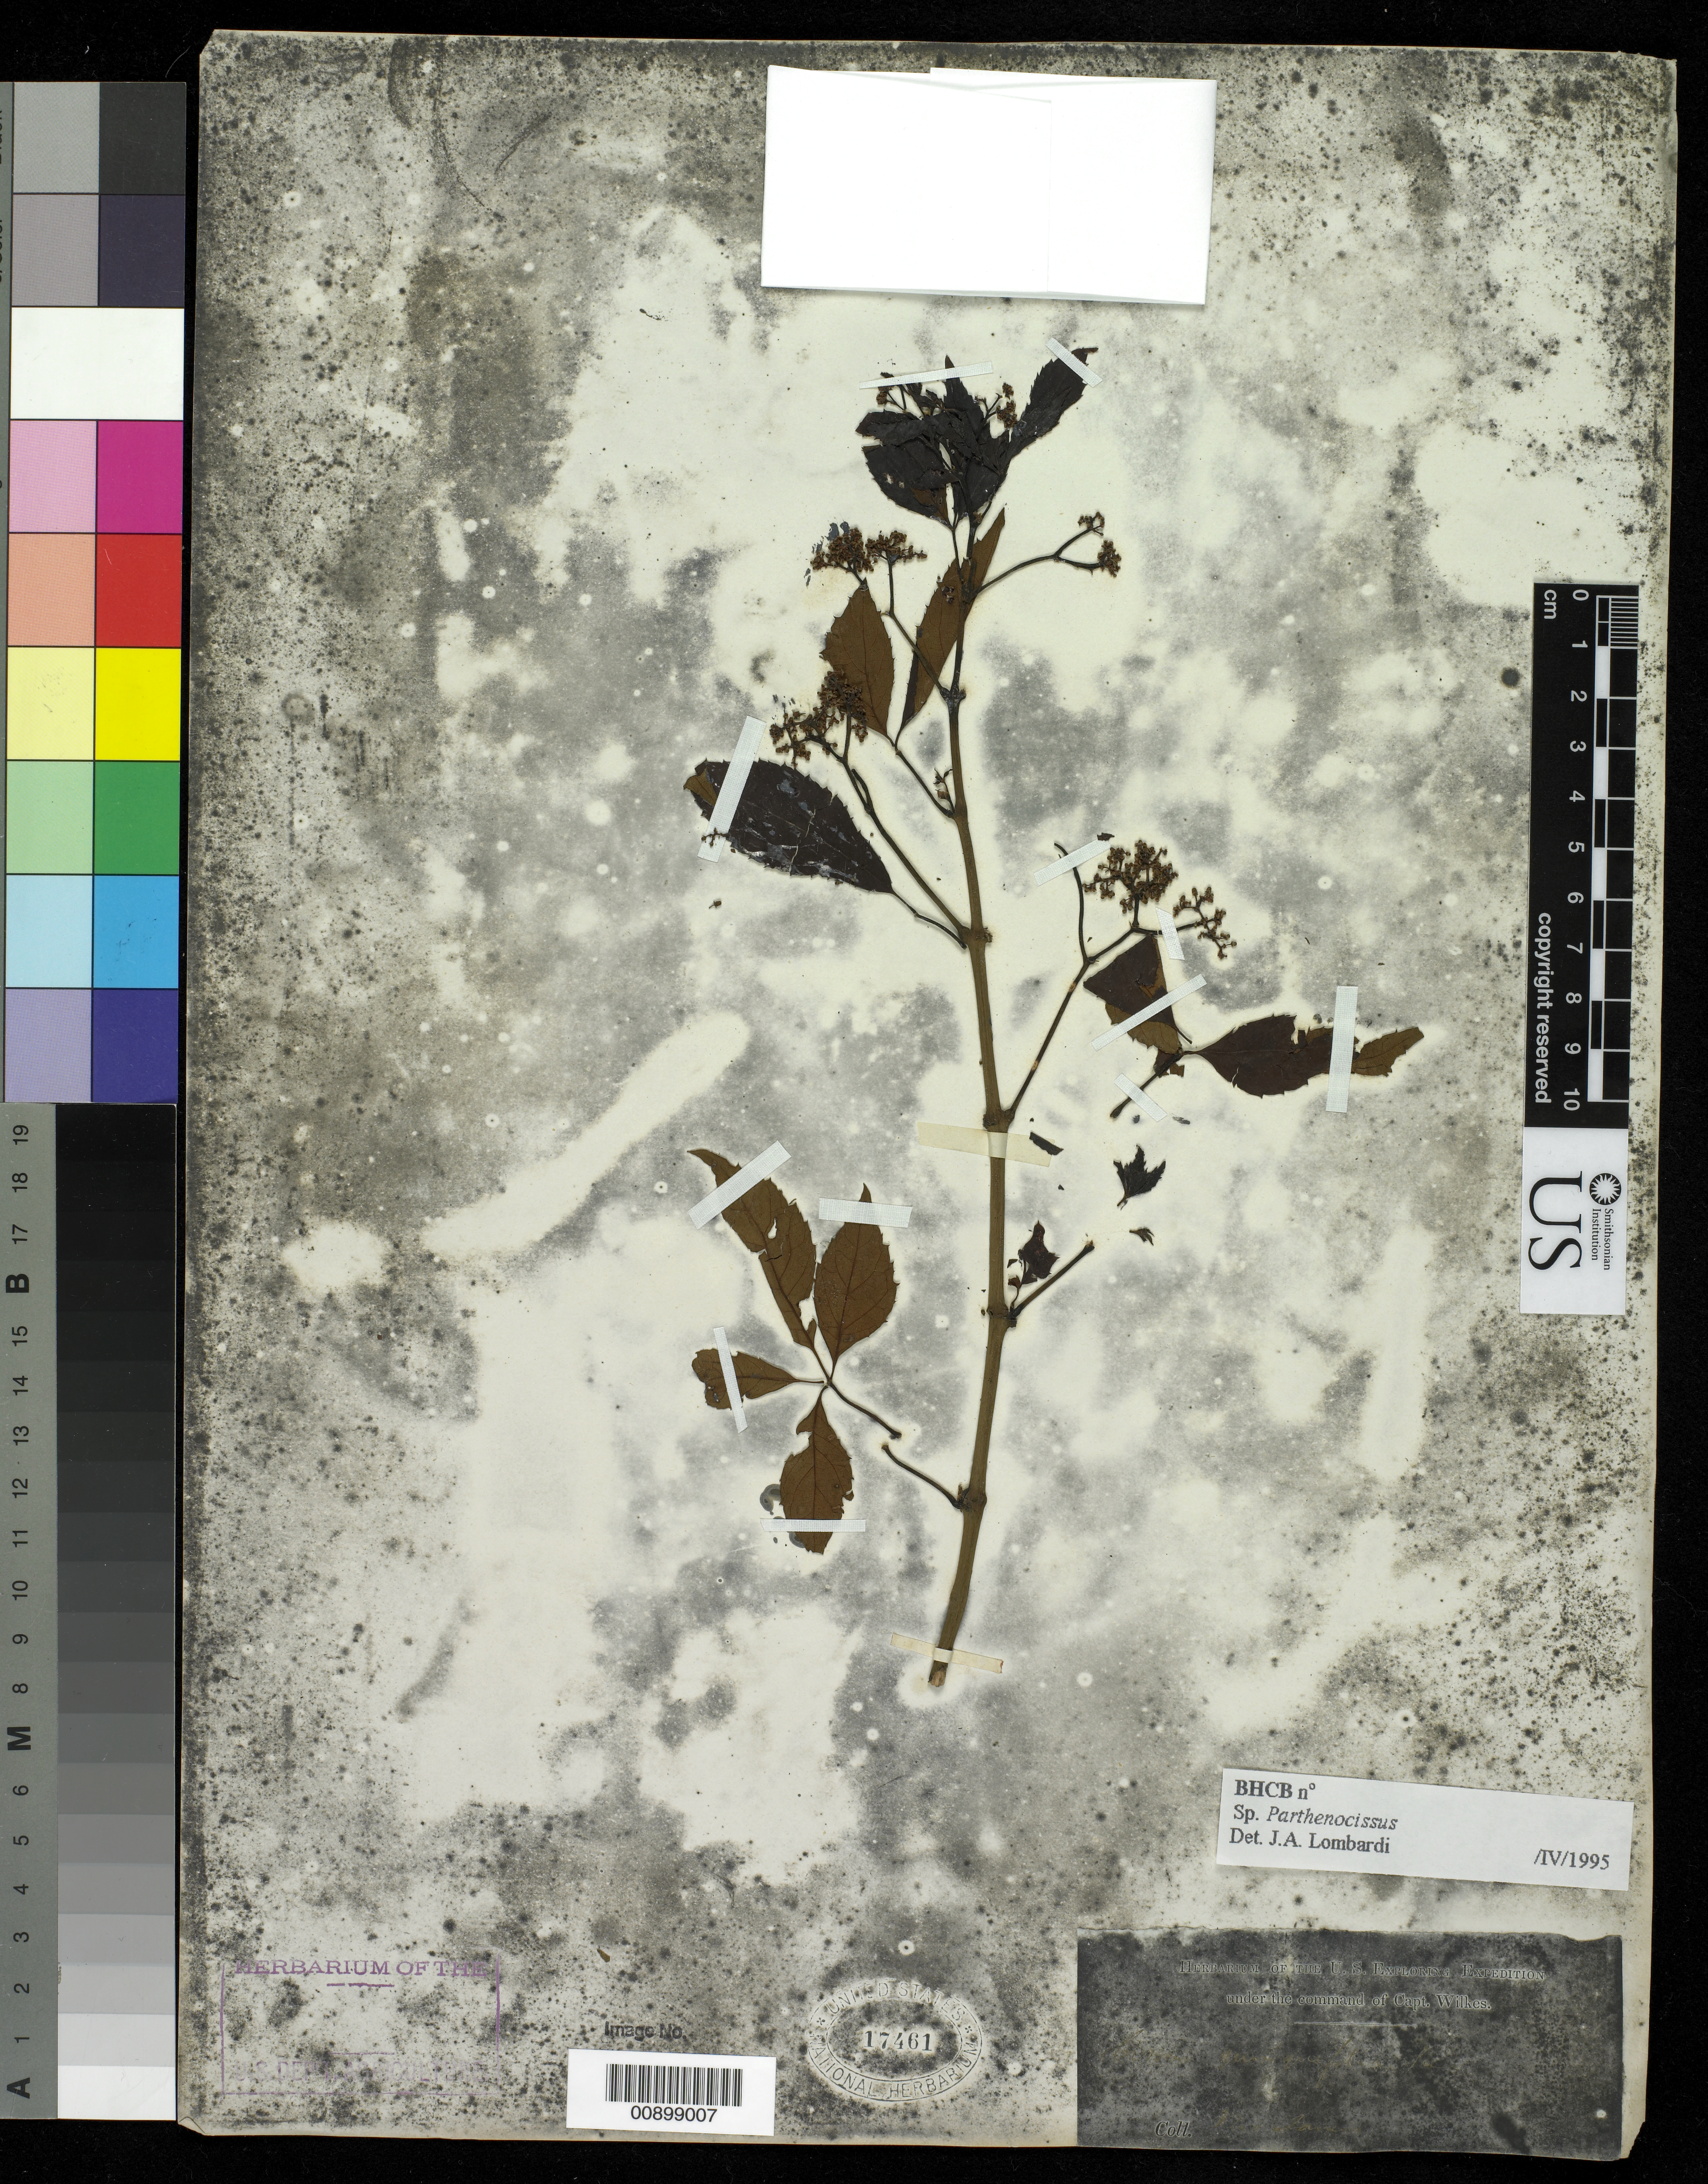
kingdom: Plantae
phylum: Tracheophyta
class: Magnoliopsida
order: Vitales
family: Vitaceae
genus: Parthenocissus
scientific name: Parthenocissus sp.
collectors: Wilkes Explor. Exped.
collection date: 1838/1842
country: Brazil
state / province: Rio de Janeiro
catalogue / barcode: US 17461